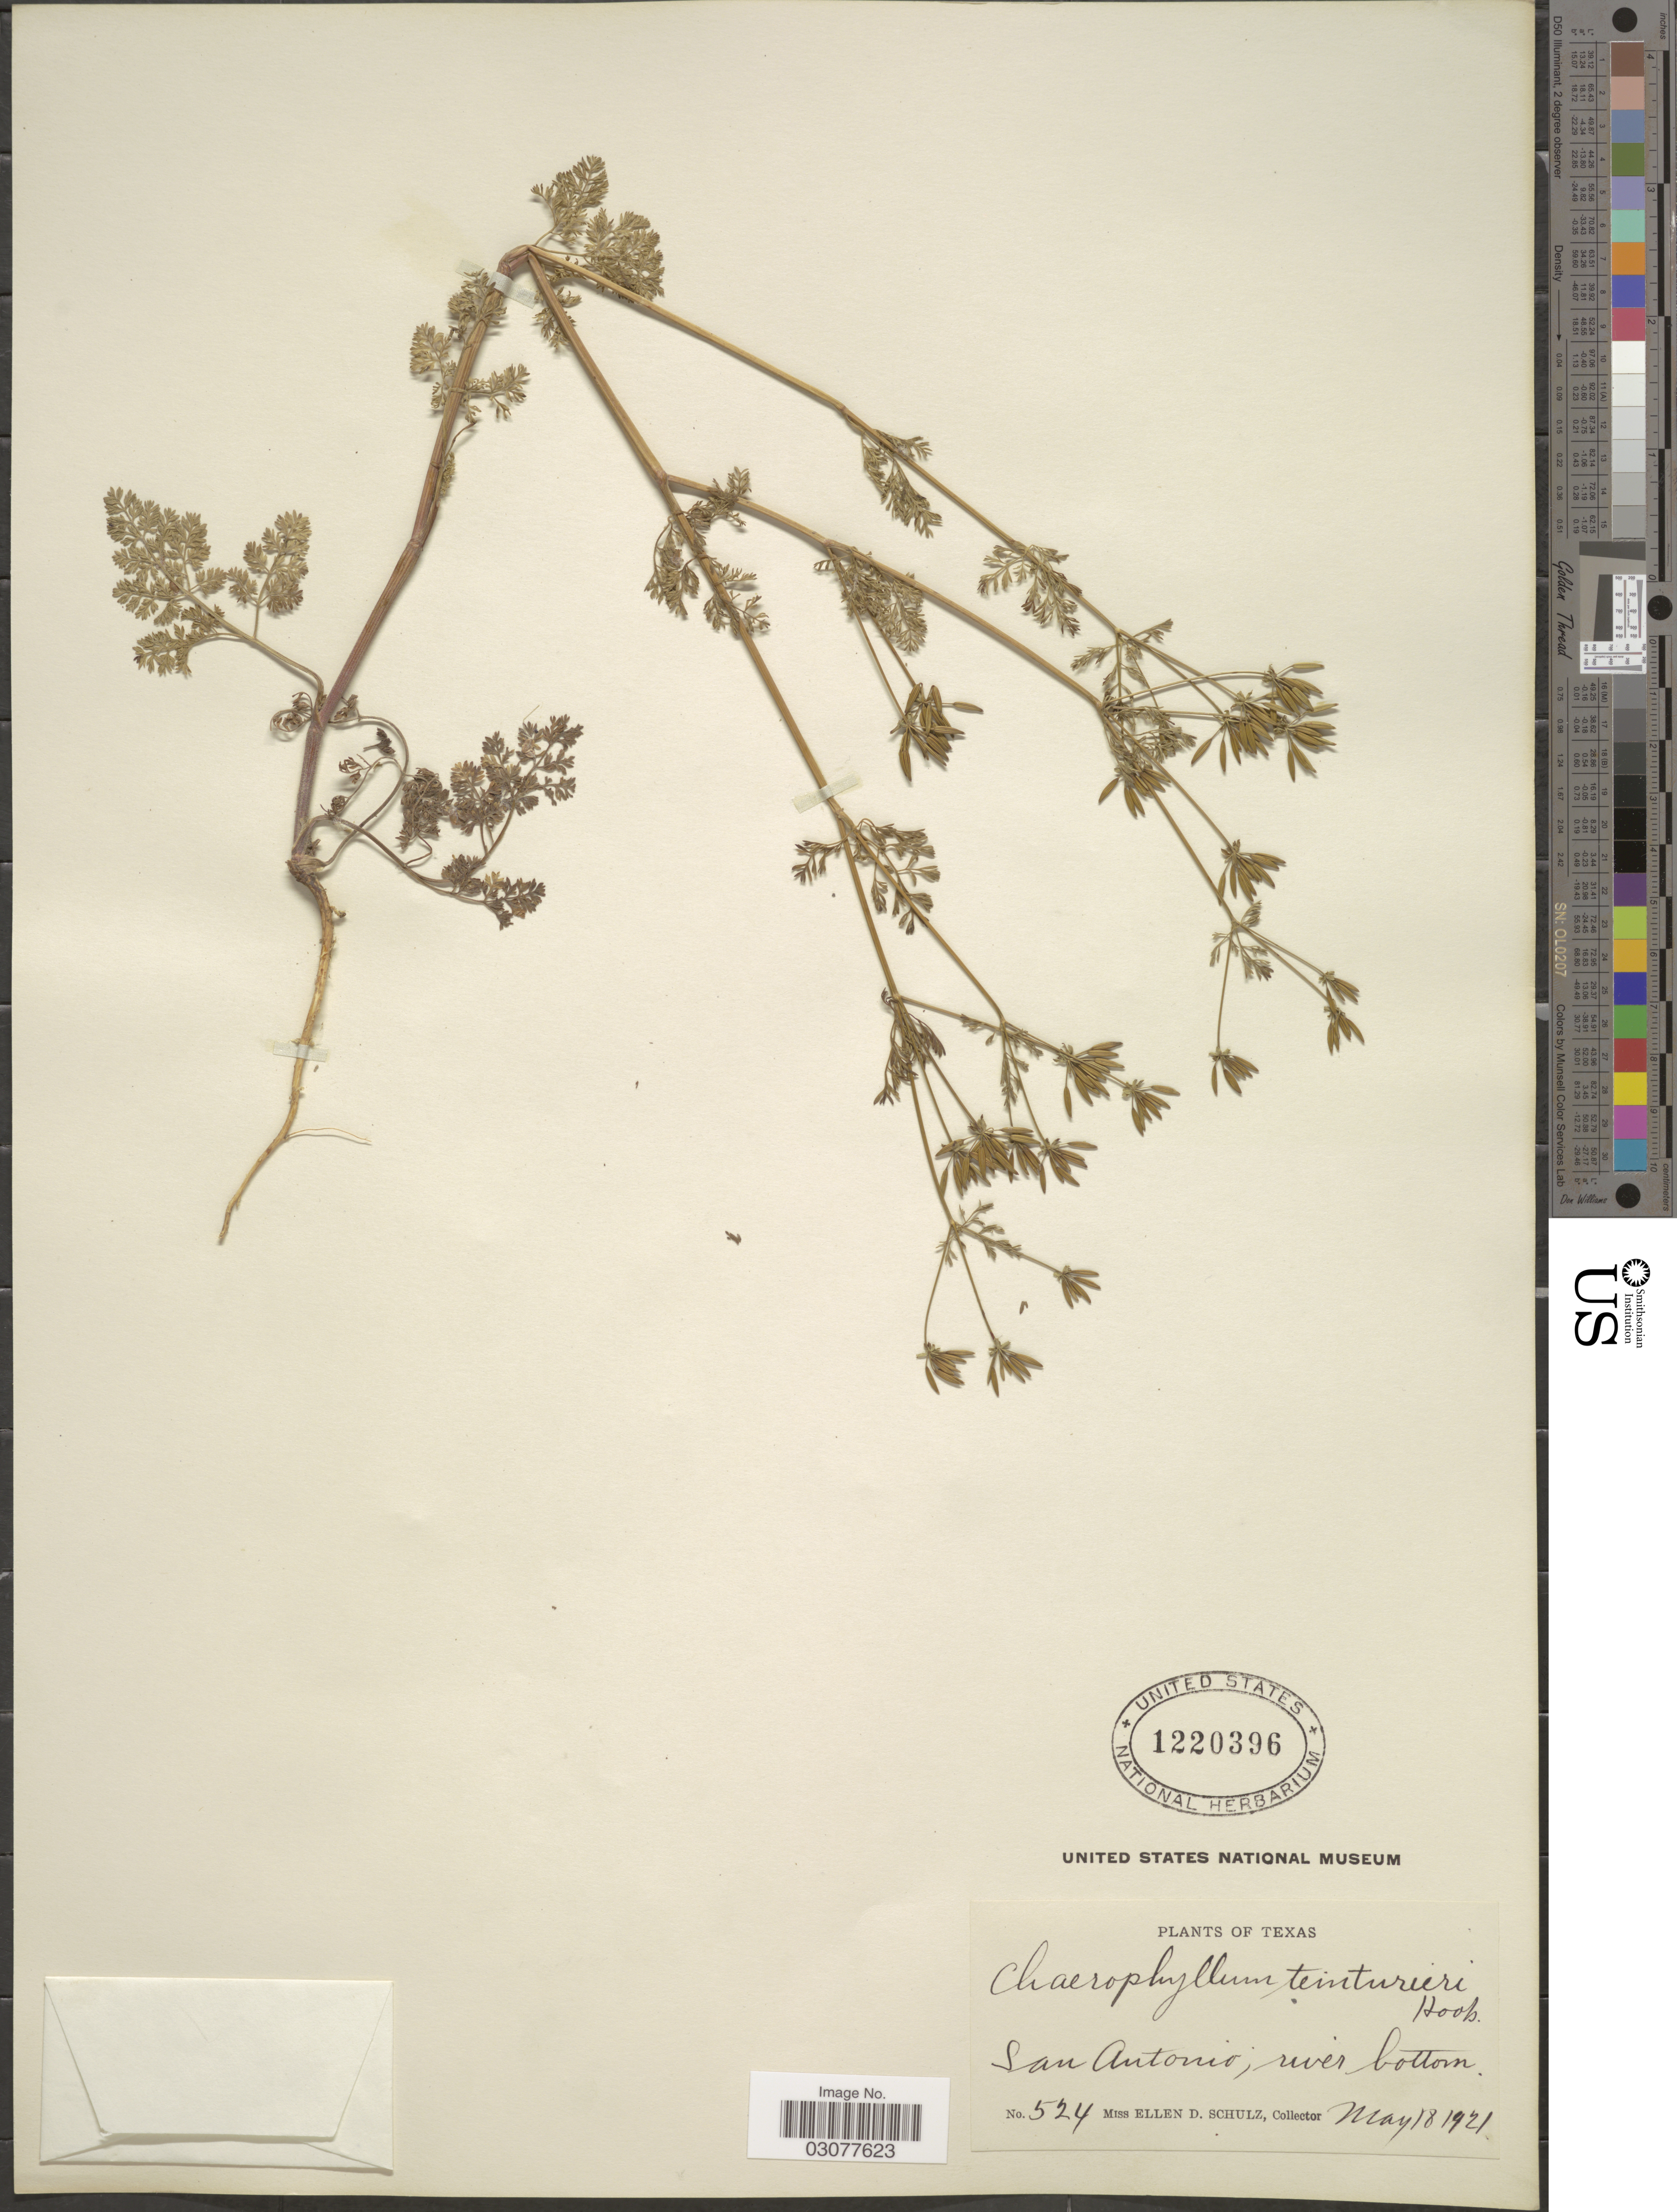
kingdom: Plantae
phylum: Tracheophyta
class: Magnoliopsida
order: Apiales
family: Apiaceae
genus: Chaerophyllum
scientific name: Chaerophyllum texanum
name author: J.M. Coult. & Rose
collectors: E. D. Schulz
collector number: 524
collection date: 1921-05-18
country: United States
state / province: Texas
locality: San Antonio, river bottom.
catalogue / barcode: US 1220396